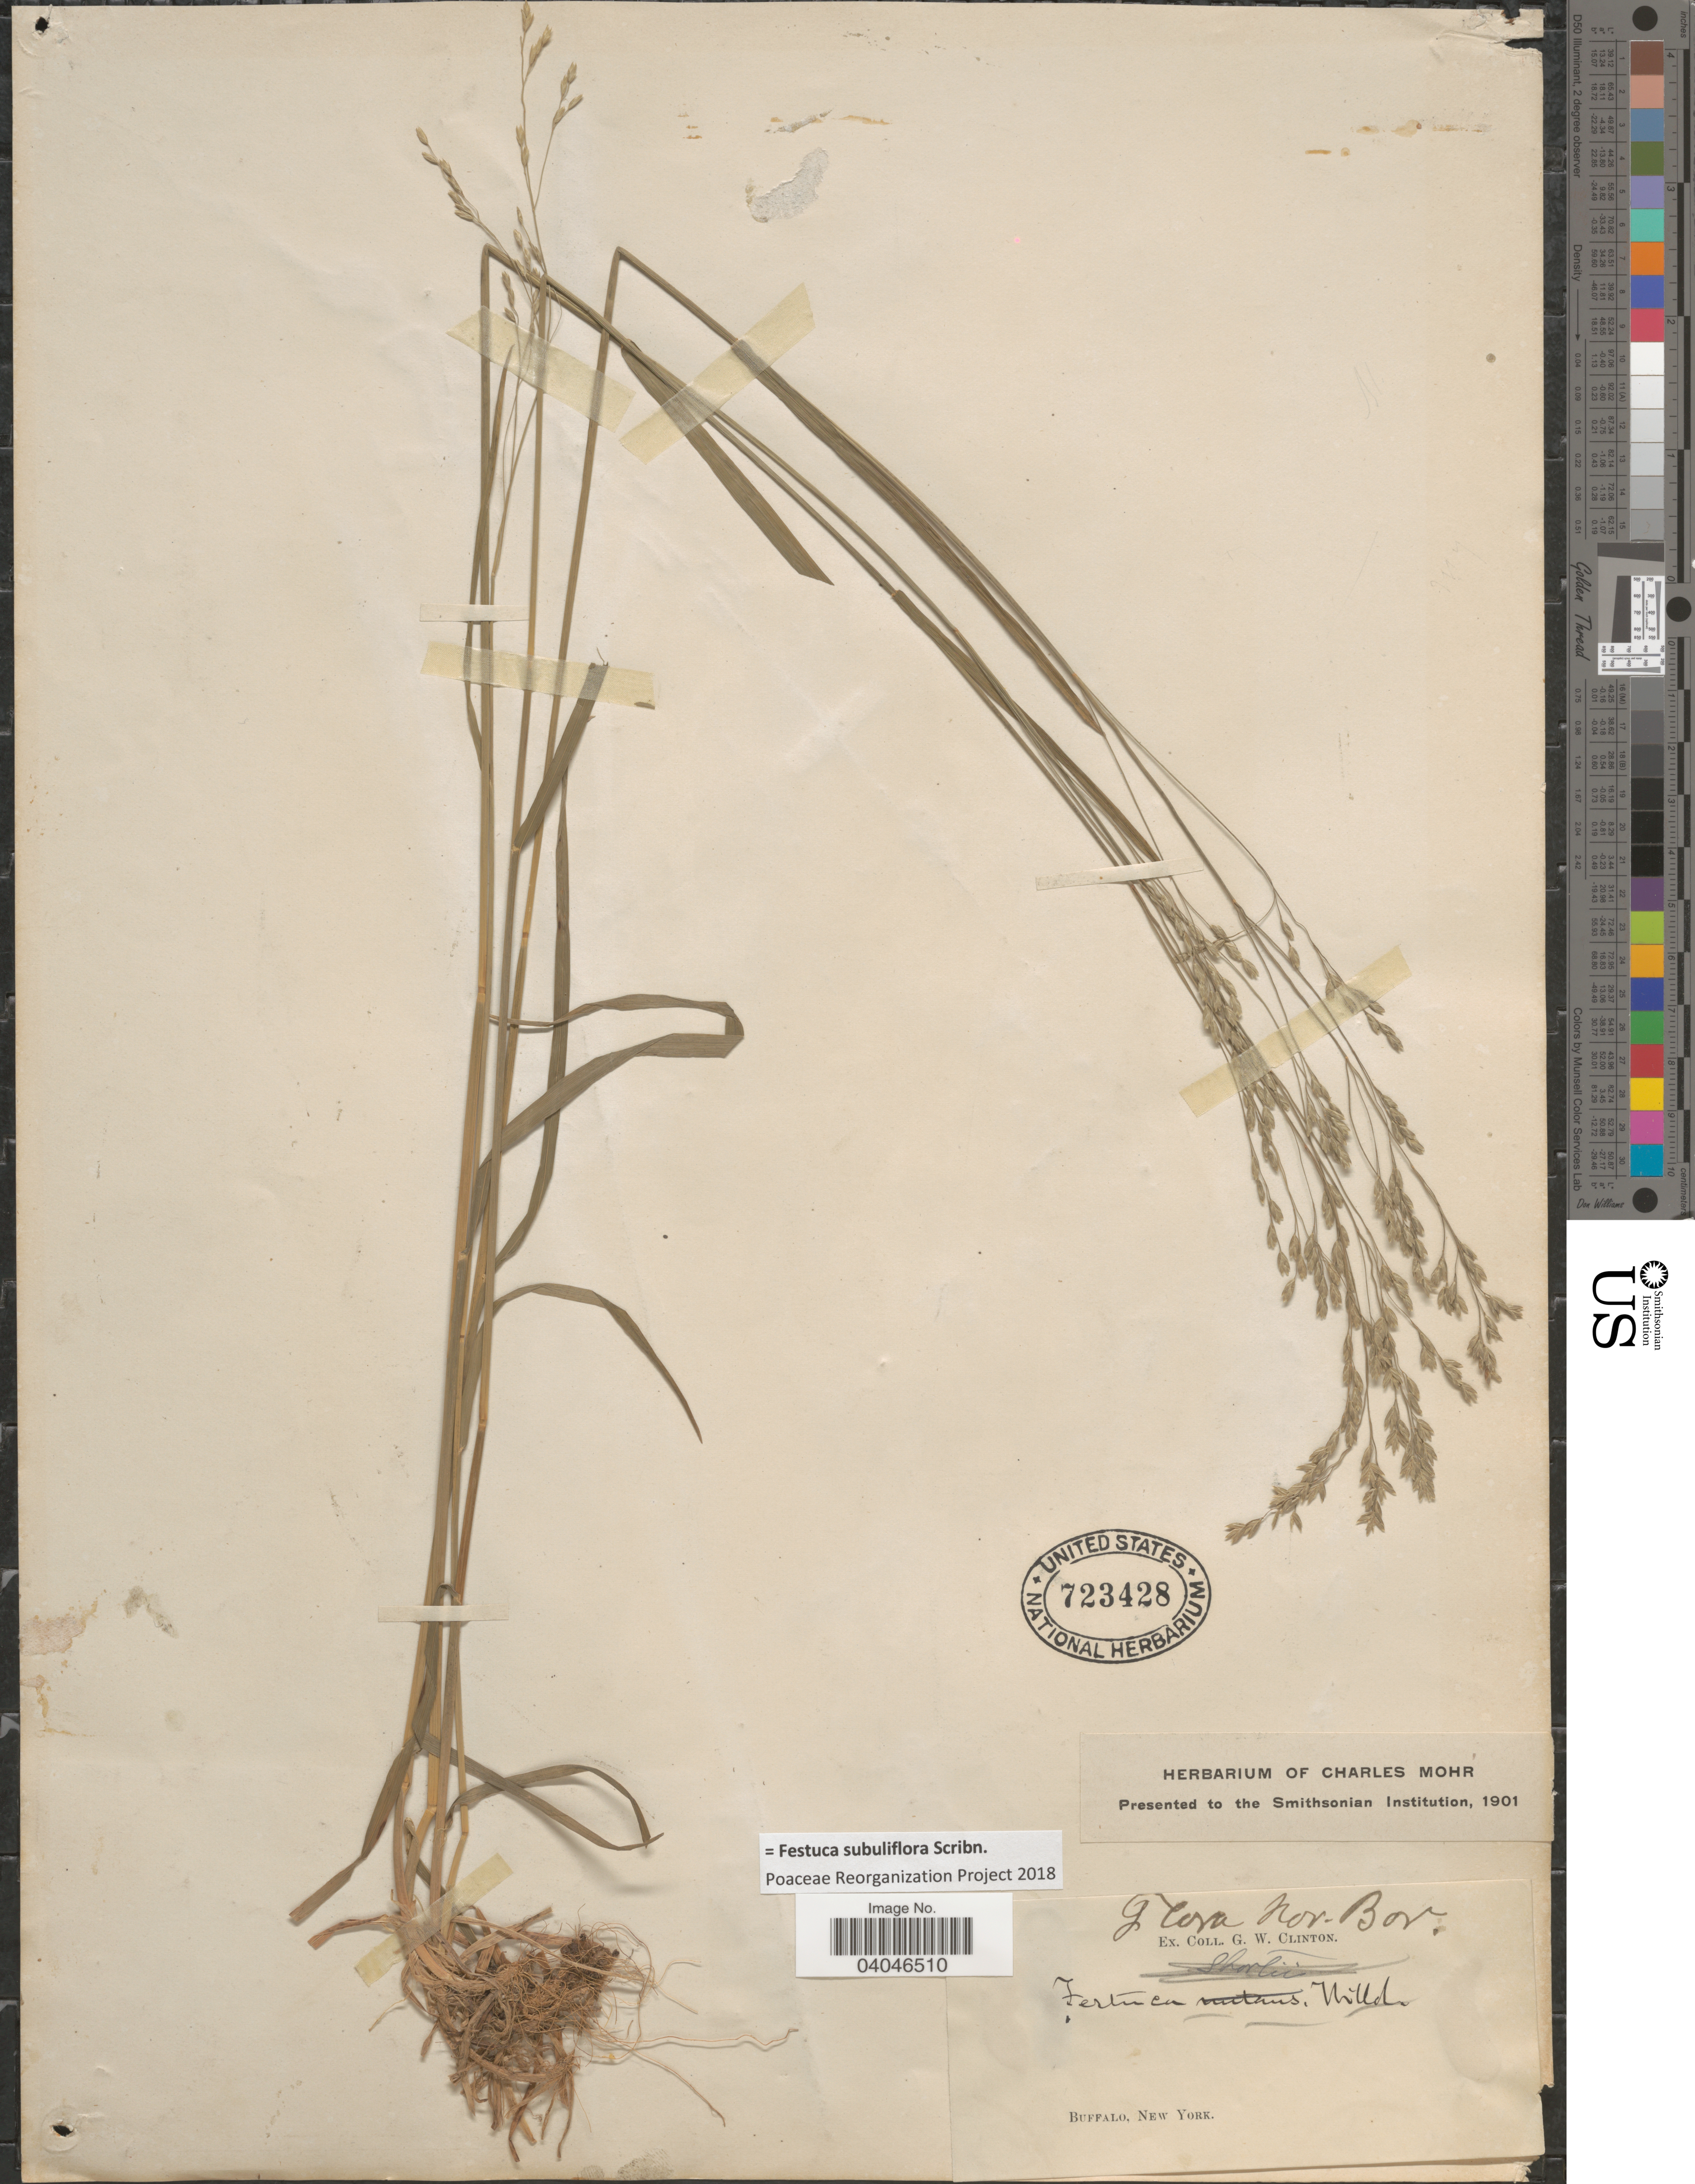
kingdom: Plantae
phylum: Tracheophyta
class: Liliopsida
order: Poales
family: Poaceae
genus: Festuca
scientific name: Festuca subuliflora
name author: Scribn.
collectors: G. W. Clinton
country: United States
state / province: New York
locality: Nor-Bor. Buffalo.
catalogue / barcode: US 723428